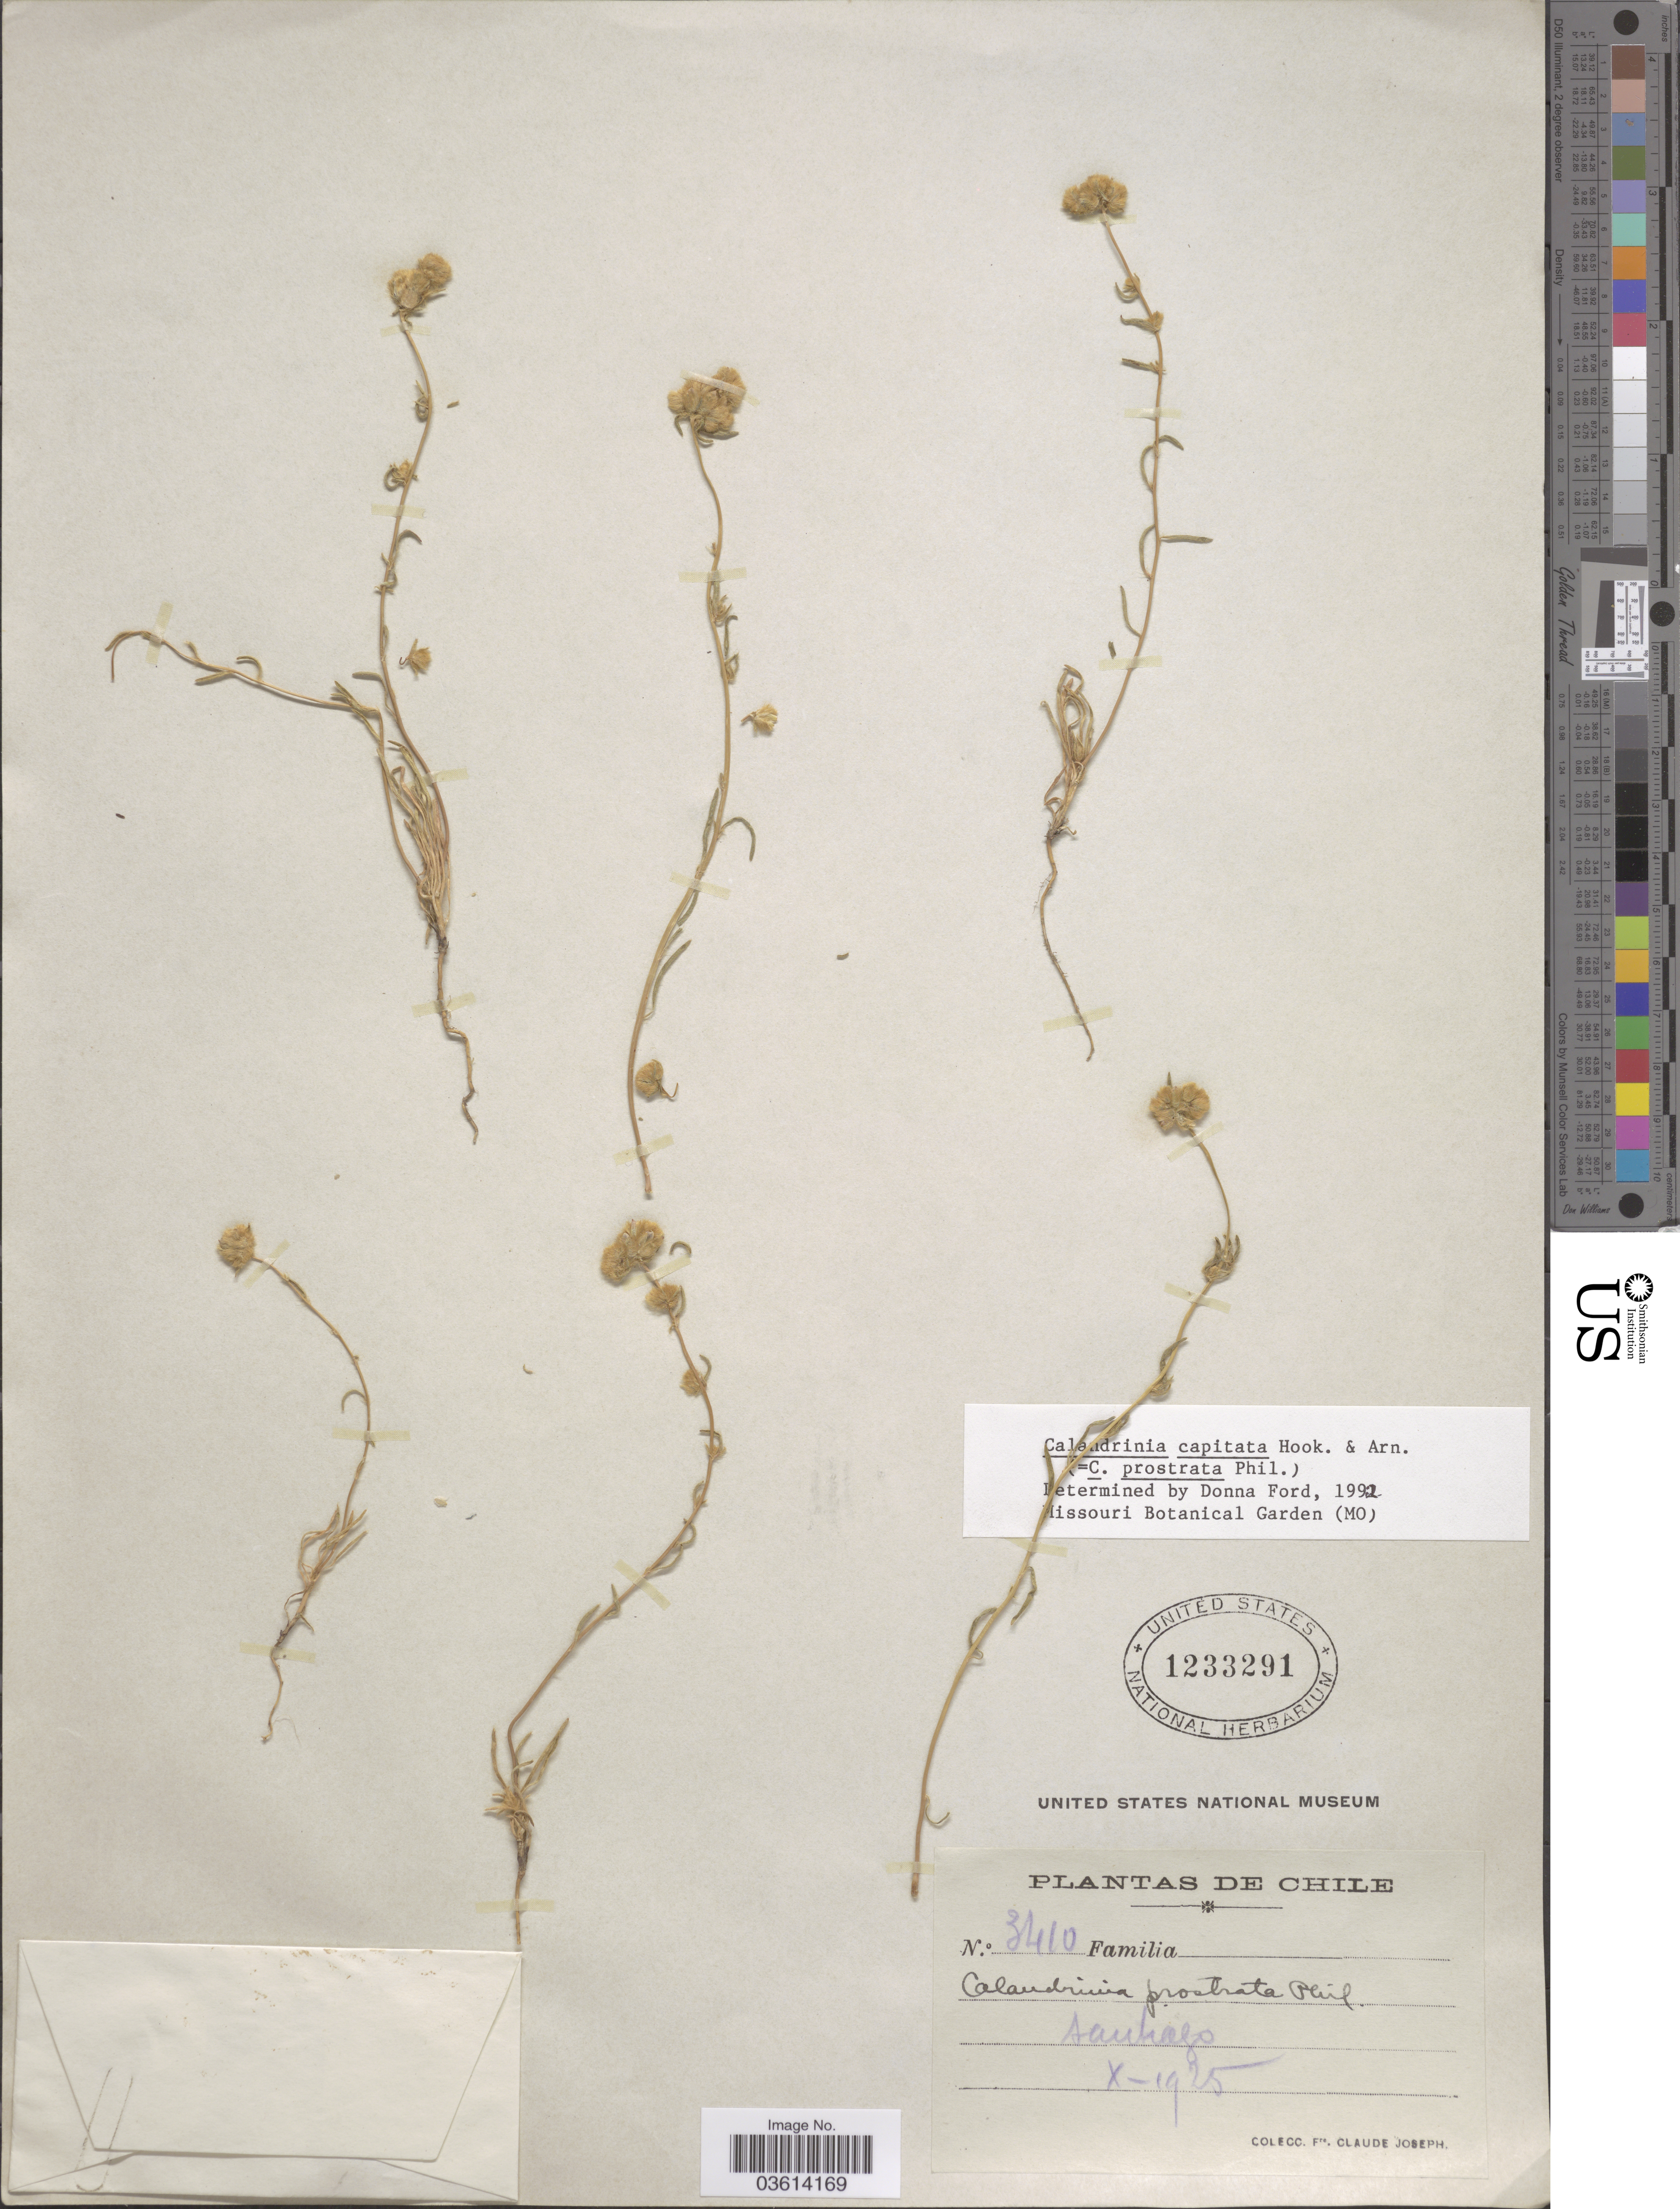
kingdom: Plantae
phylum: Tracheophyta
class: Magnoliopsida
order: Caryophyllales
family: Montiaceae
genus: Montiopsis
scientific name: Montiopsis capitata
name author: (Hook. & Arn.) D.I. Ford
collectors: Bro. Claude-Joseph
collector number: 3410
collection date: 1925-10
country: Chile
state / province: Región Metropolitana (RM)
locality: Santiago.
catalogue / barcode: US 1233291